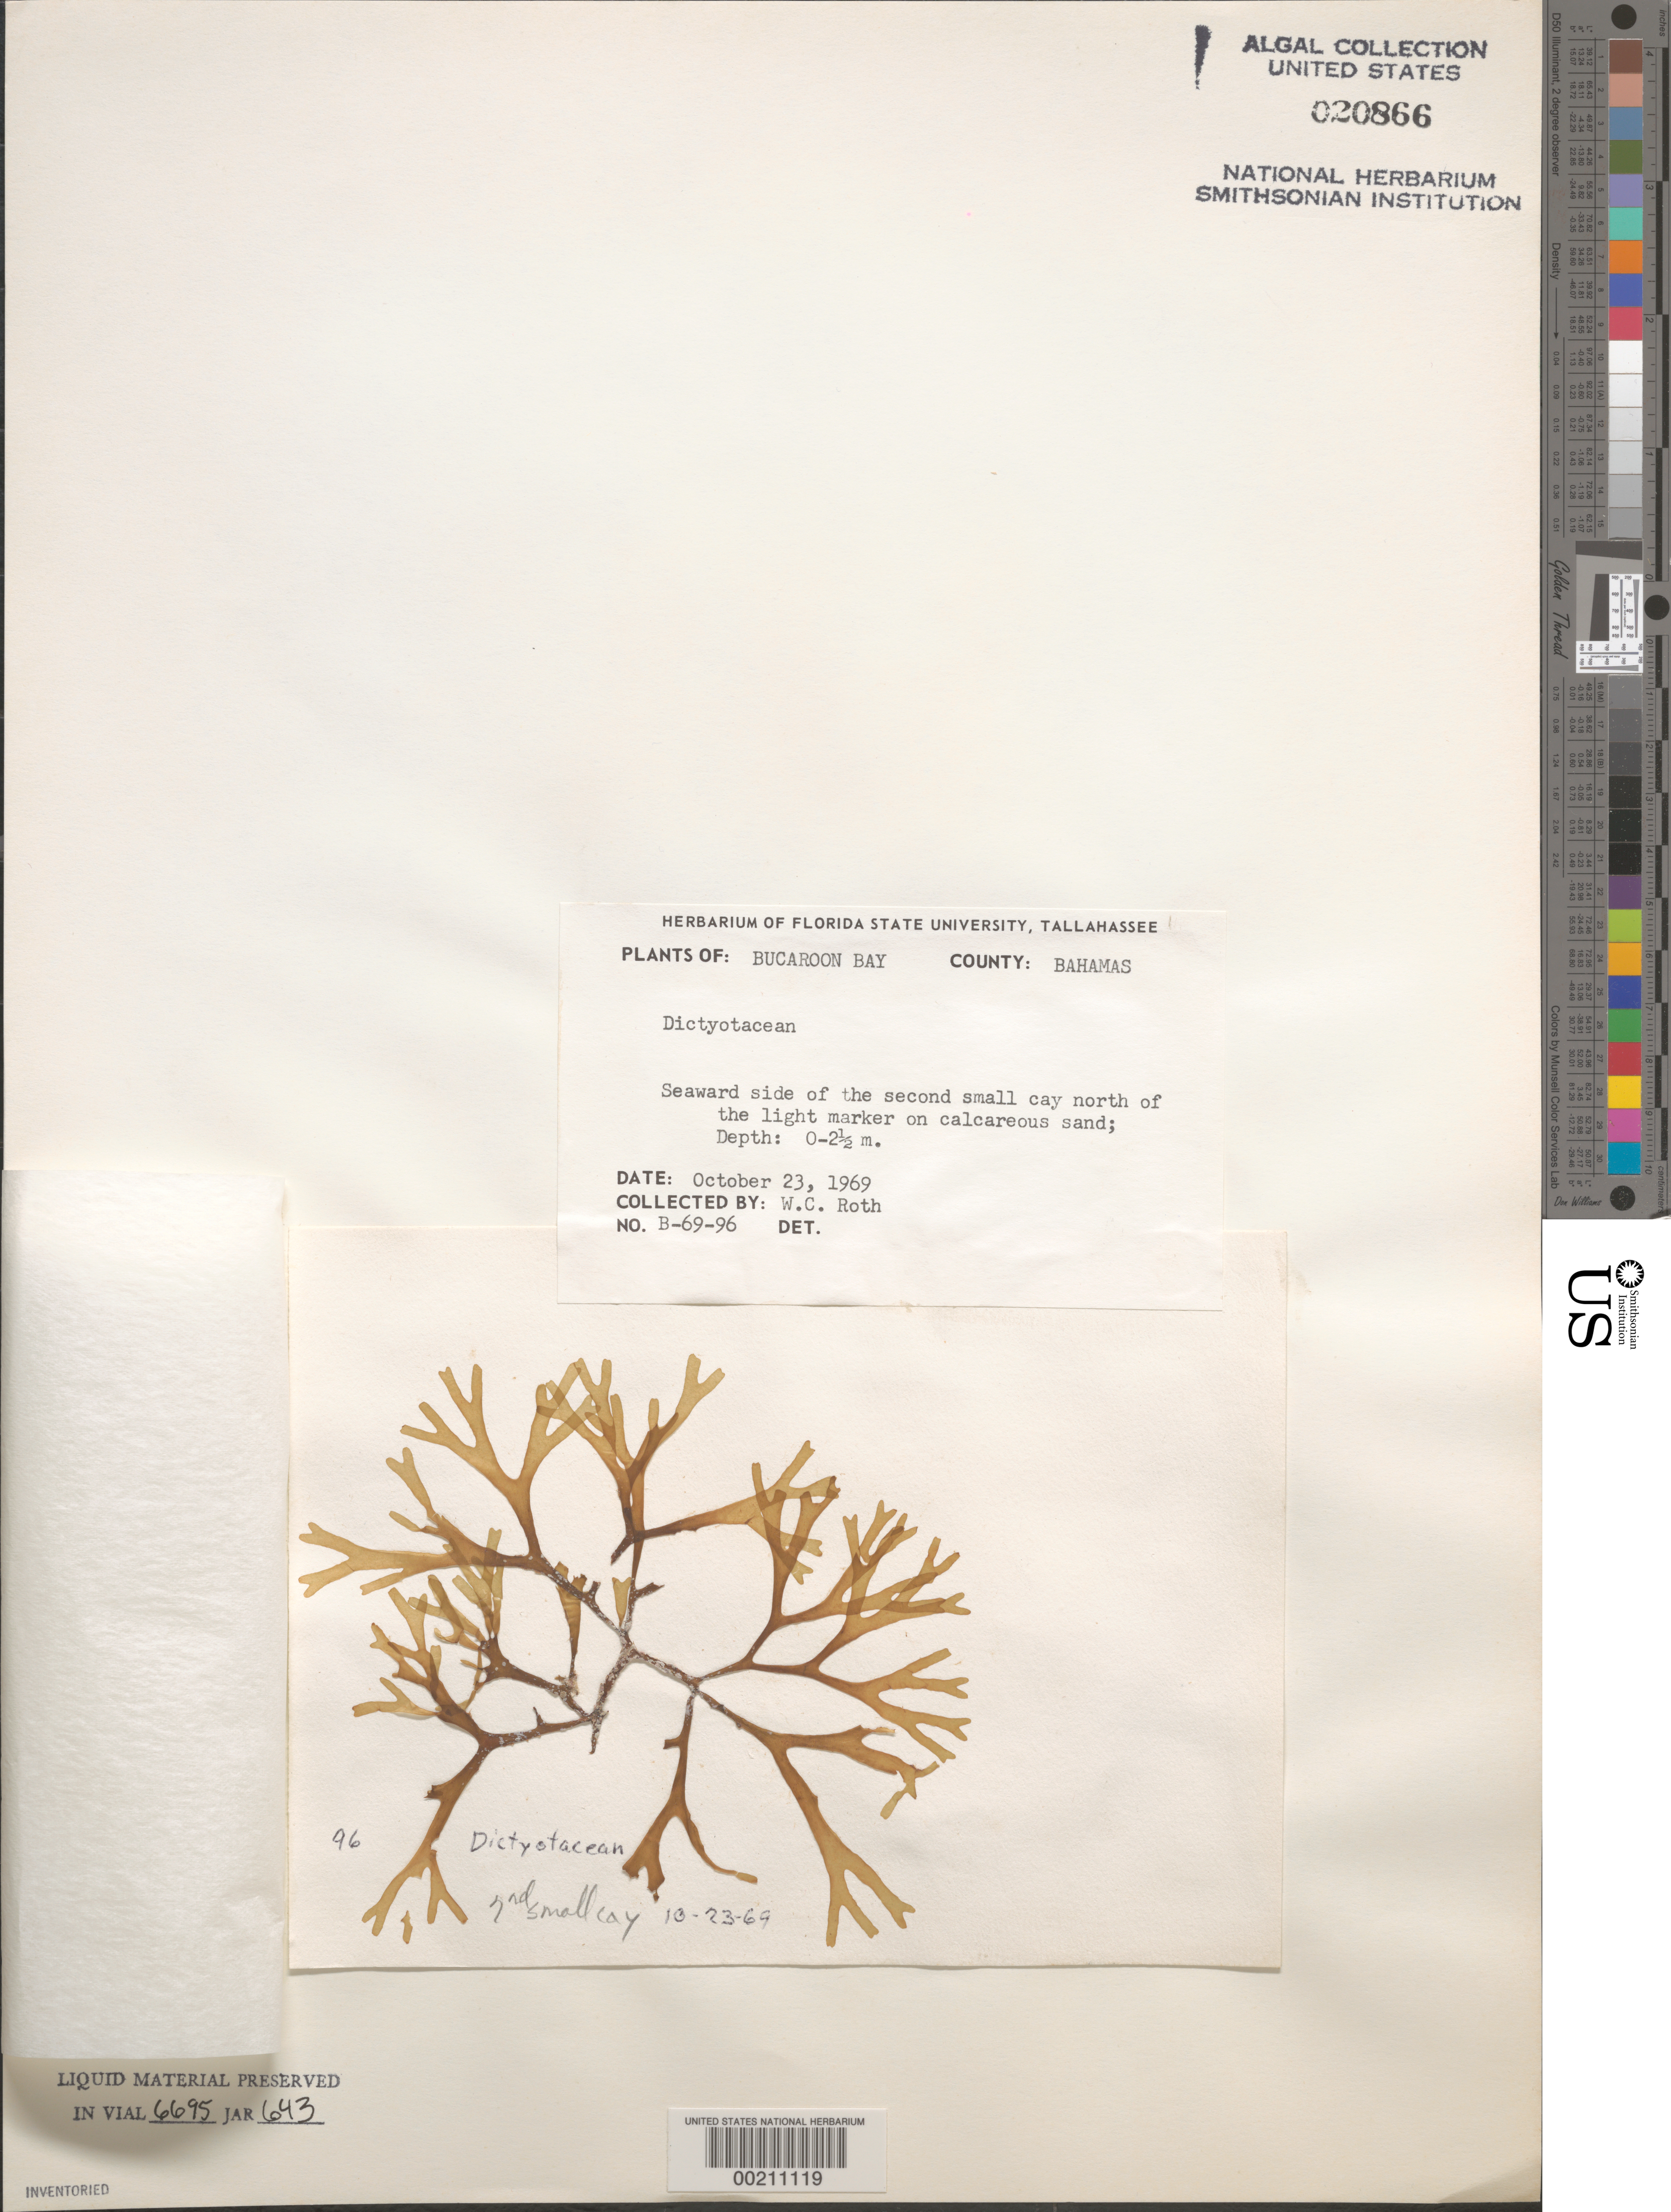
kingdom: Chromista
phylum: Ochrophyta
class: Phaeophyceae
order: Dictyotales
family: Dictyotaceae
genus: Dictyota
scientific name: Dictyota sp.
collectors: W. C. Roth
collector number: B-69-96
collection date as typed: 23 Oct 1969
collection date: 1969-10-23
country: Bahamas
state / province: Abaco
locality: Buckaroon bay, great abaco island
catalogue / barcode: US 20866